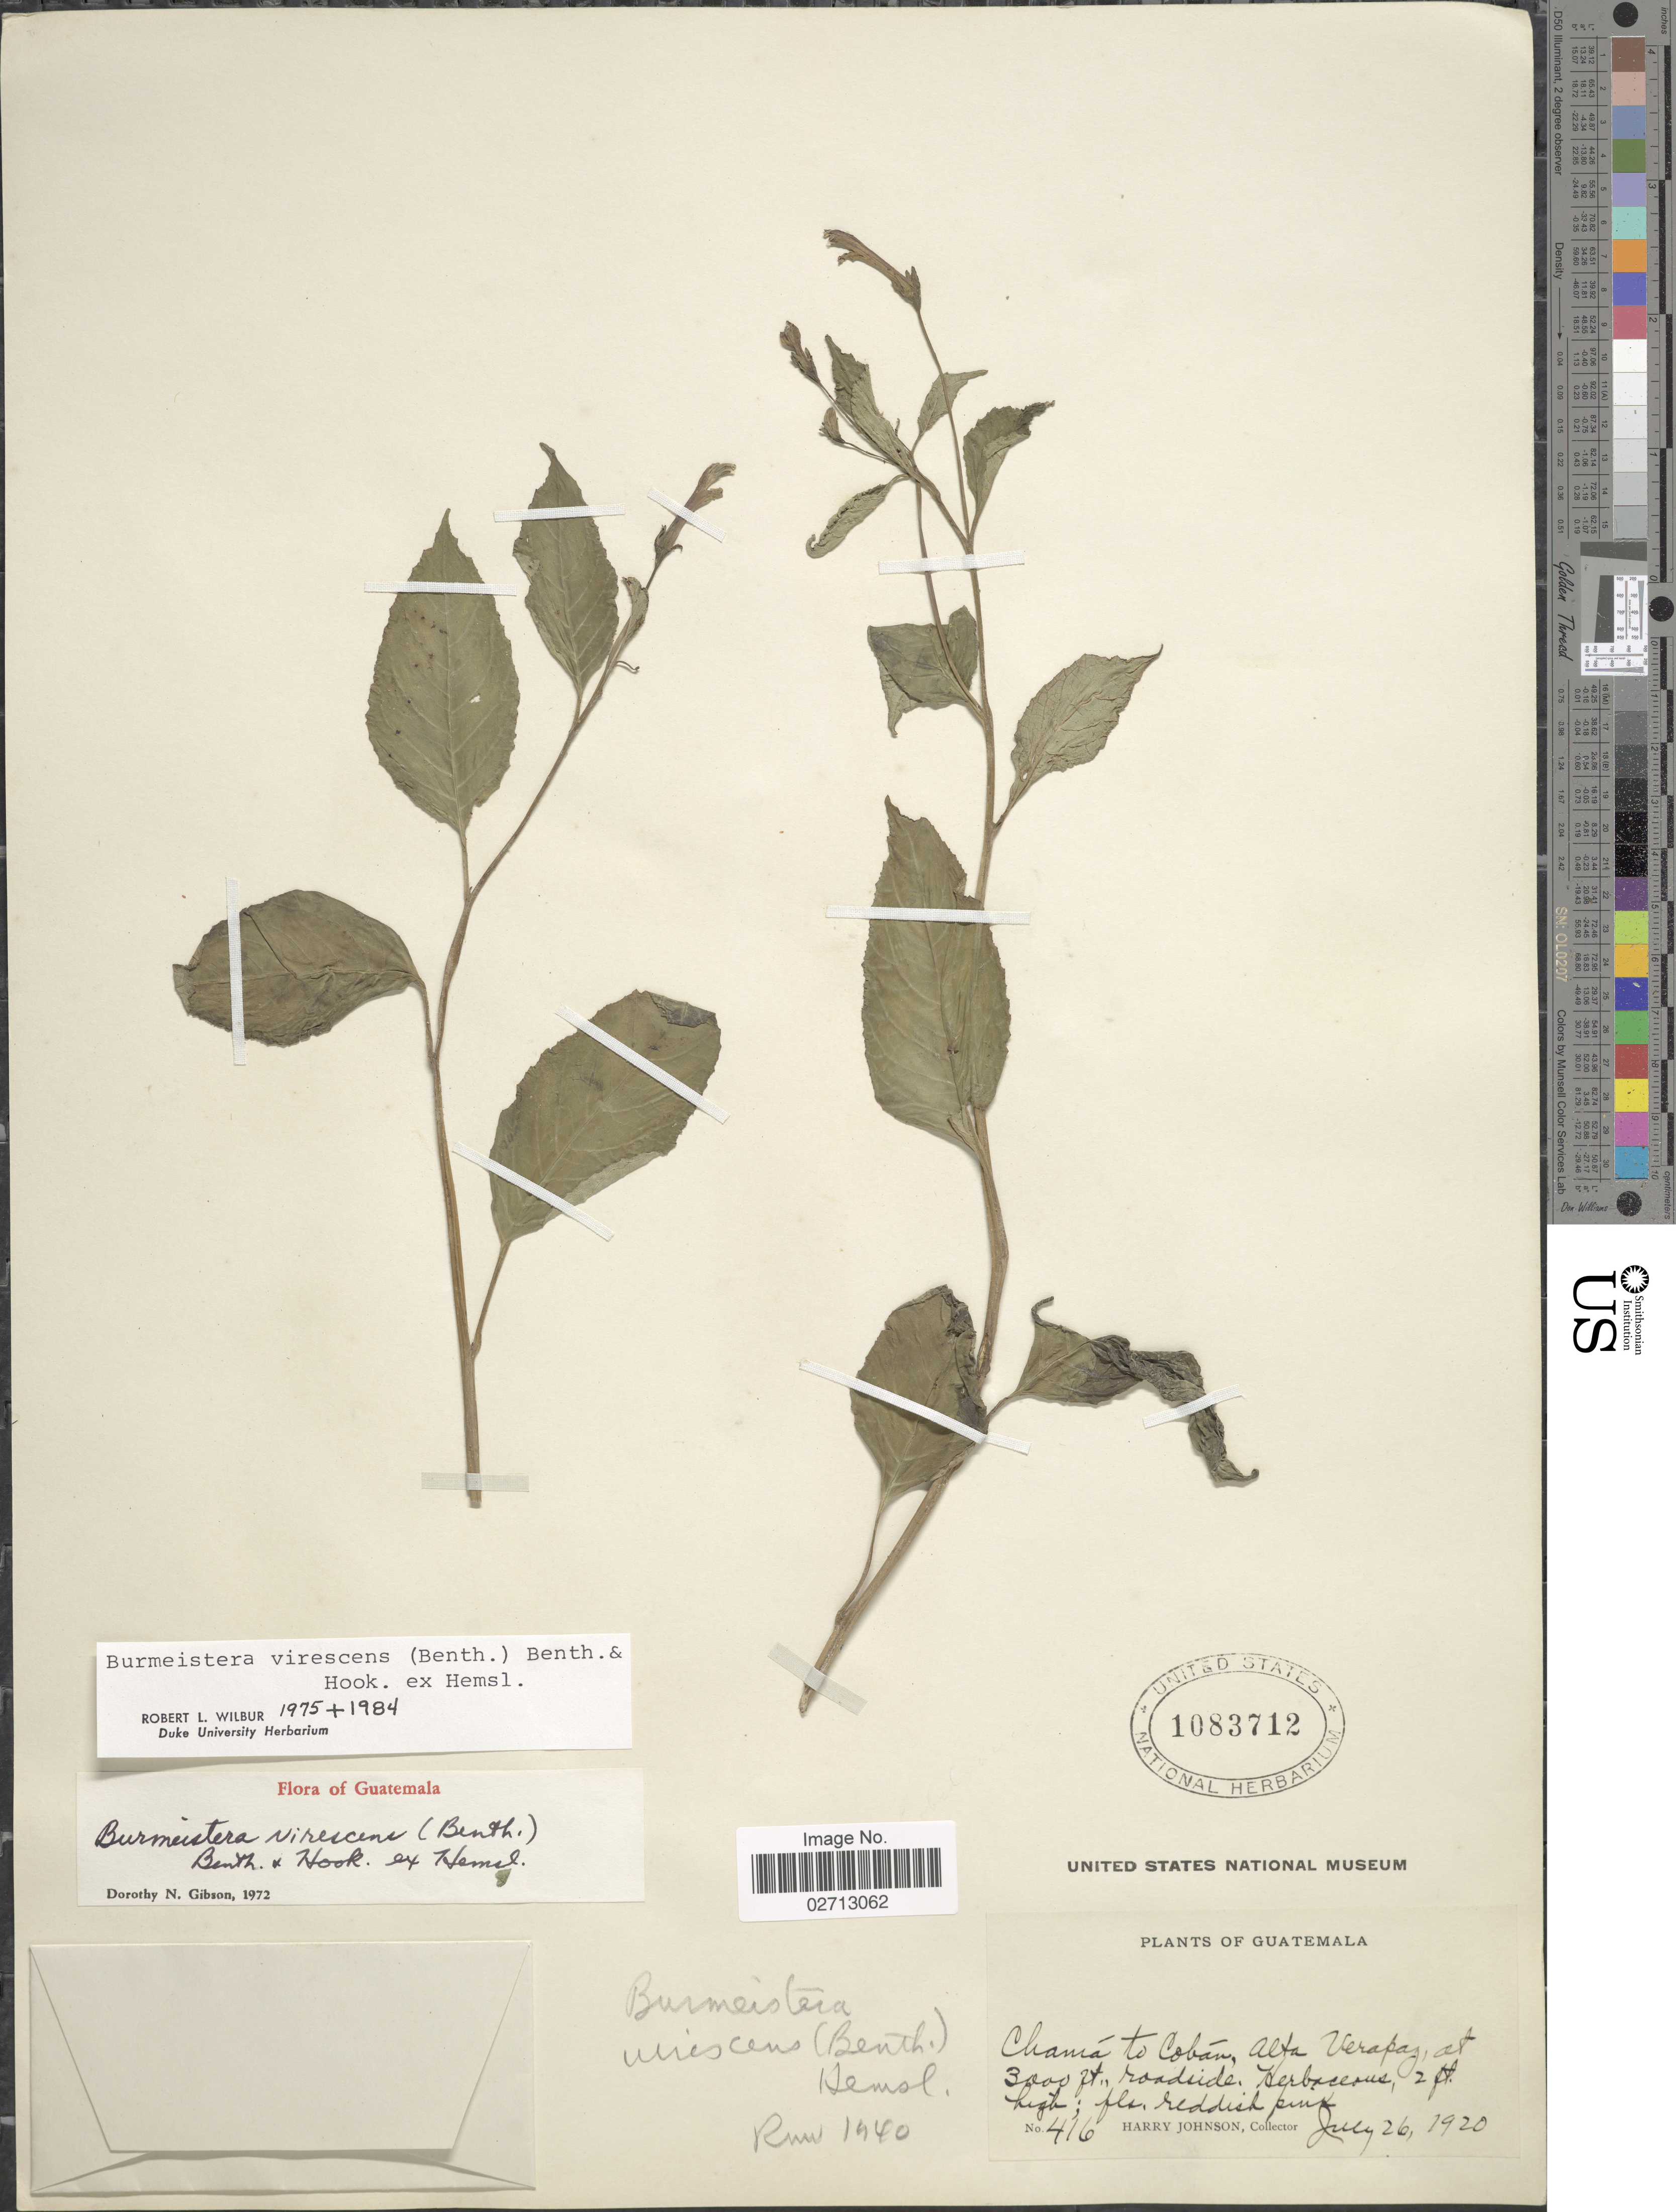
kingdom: Plantae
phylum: Tracheophyta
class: Magnoliopsida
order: Asterales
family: Campanulaceae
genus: Burmeistera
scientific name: Burmeistera virescens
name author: (Benth.) Benth. & Hook. f. ex Hemsl.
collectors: H. Johnson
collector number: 416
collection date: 1920-07-26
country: Guatemala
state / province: Alta Verapaz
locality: Chama to Coban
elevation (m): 914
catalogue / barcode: US 1083712